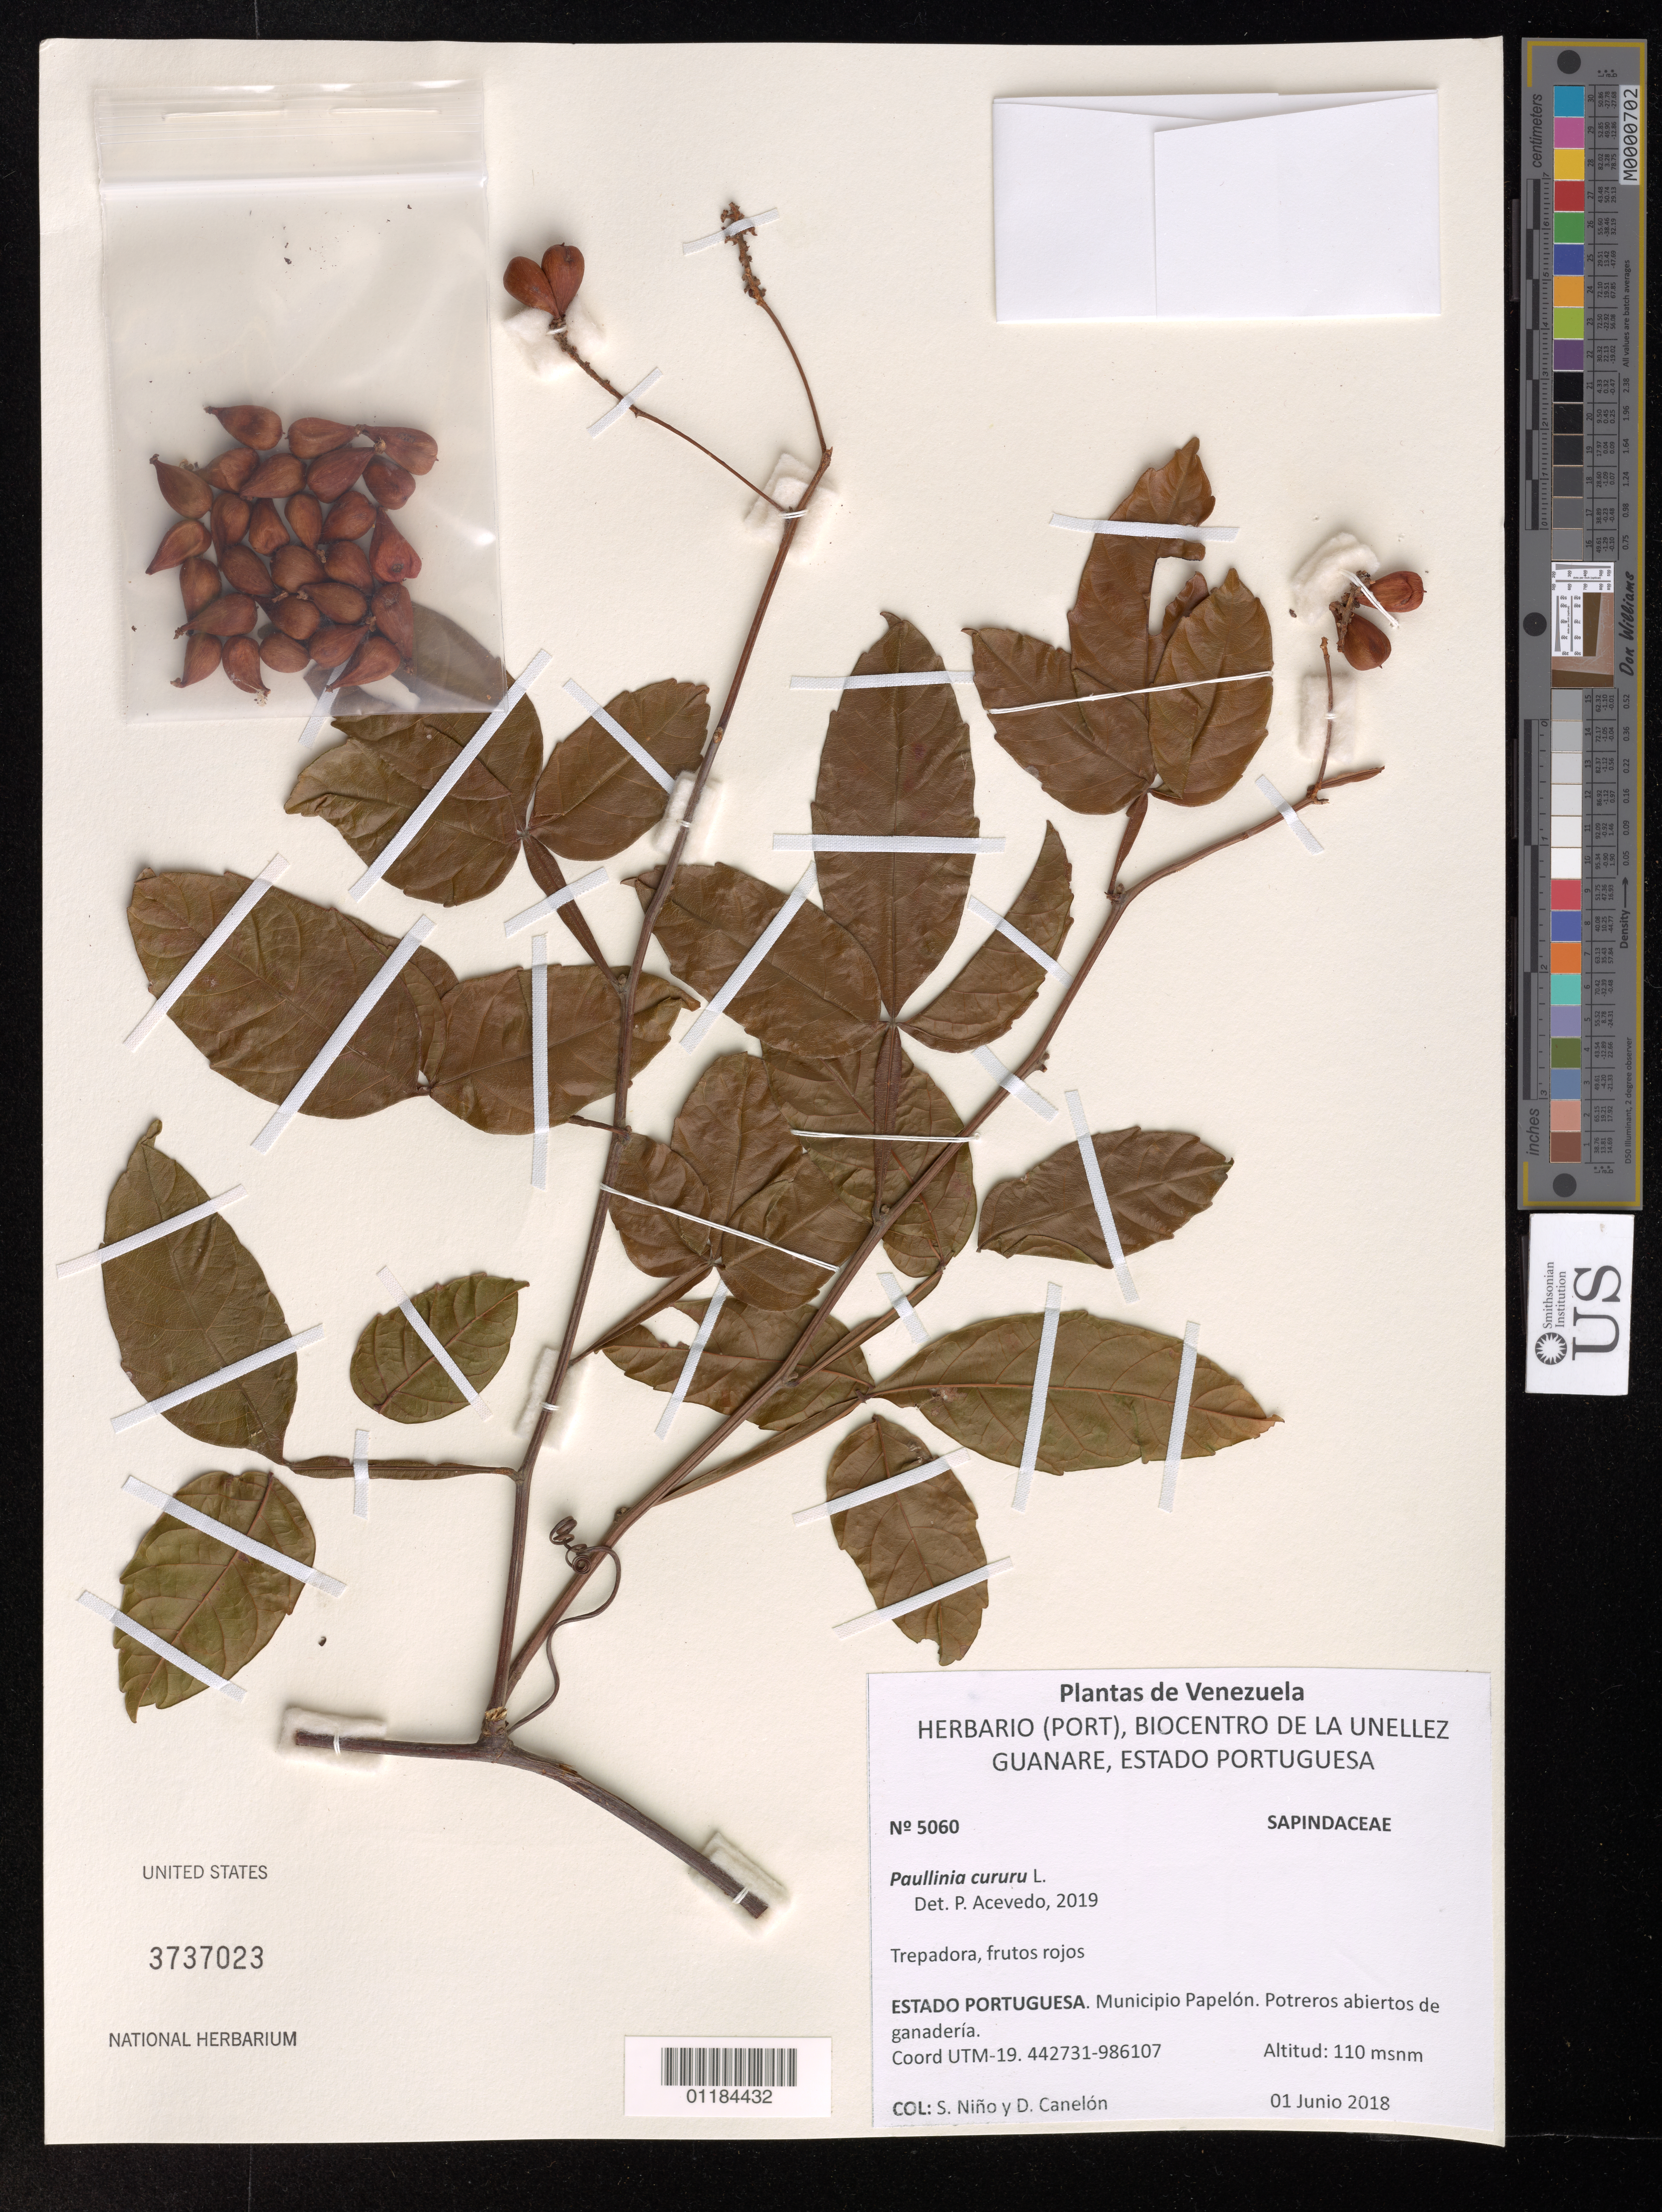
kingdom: Plantae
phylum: Tracheophyta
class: Magnoliopsida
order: Sapindales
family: Sapindaceae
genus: Paullinia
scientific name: Paullinia cururu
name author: L.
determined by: Acevedo-Rodríguez, P., (BOT), Smithsonian Institution - National Museum of Natural History (UNITED STATES)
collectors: S. M. Niño & D. Canelón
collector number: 5060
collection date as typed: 01 Junio 2018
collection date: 2018-06-01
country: Venezuela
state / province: Portuguesa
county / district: Papelon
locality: Potreros abiertos de ganaderia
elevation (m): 110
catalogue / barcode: US 3737023